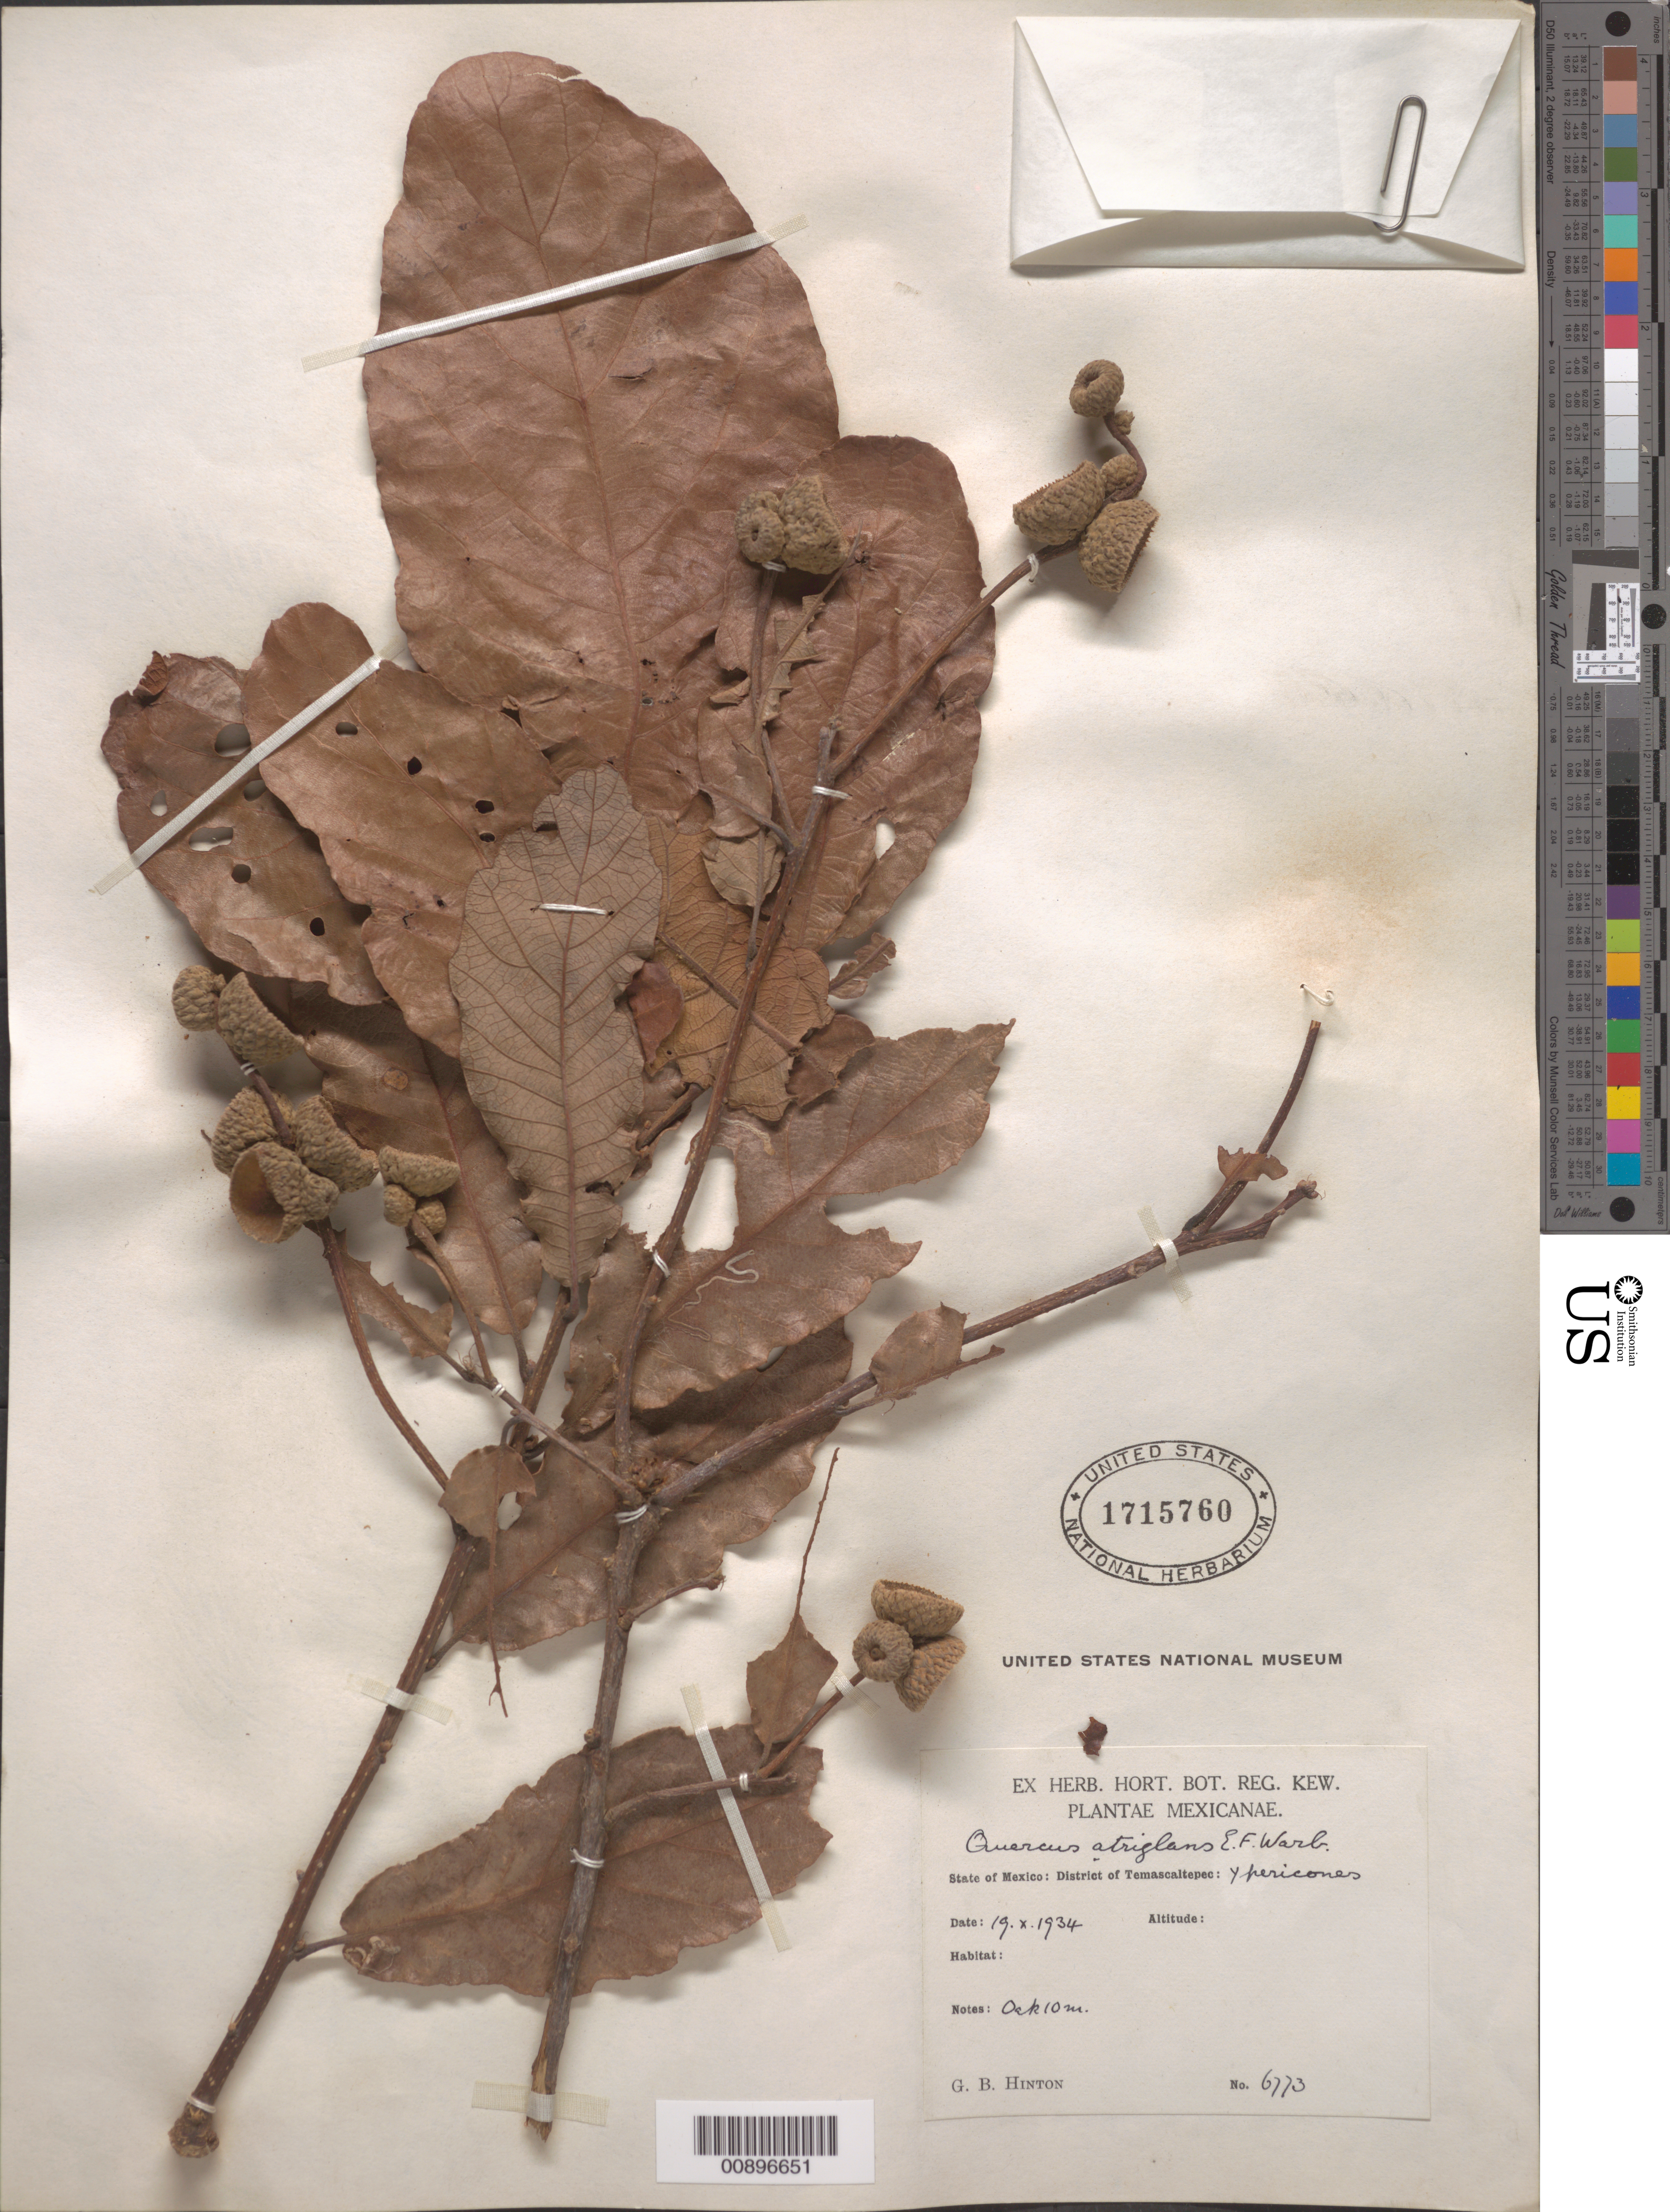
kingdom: Plantae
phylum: Tracheophyta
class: Magnoliopsida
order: Fagales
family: Fagaceae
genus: Quercus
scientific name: Quercus atriglans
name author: E.F. Warb.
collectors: G. B. Hinton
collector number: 6773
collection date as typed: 19 Oct 1934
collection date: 1934-10-19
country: Mexico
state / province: México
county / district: Temascaltepec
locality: State of Mexico: District of Temascaltepec: y Pericones.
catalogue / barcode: US 1715760